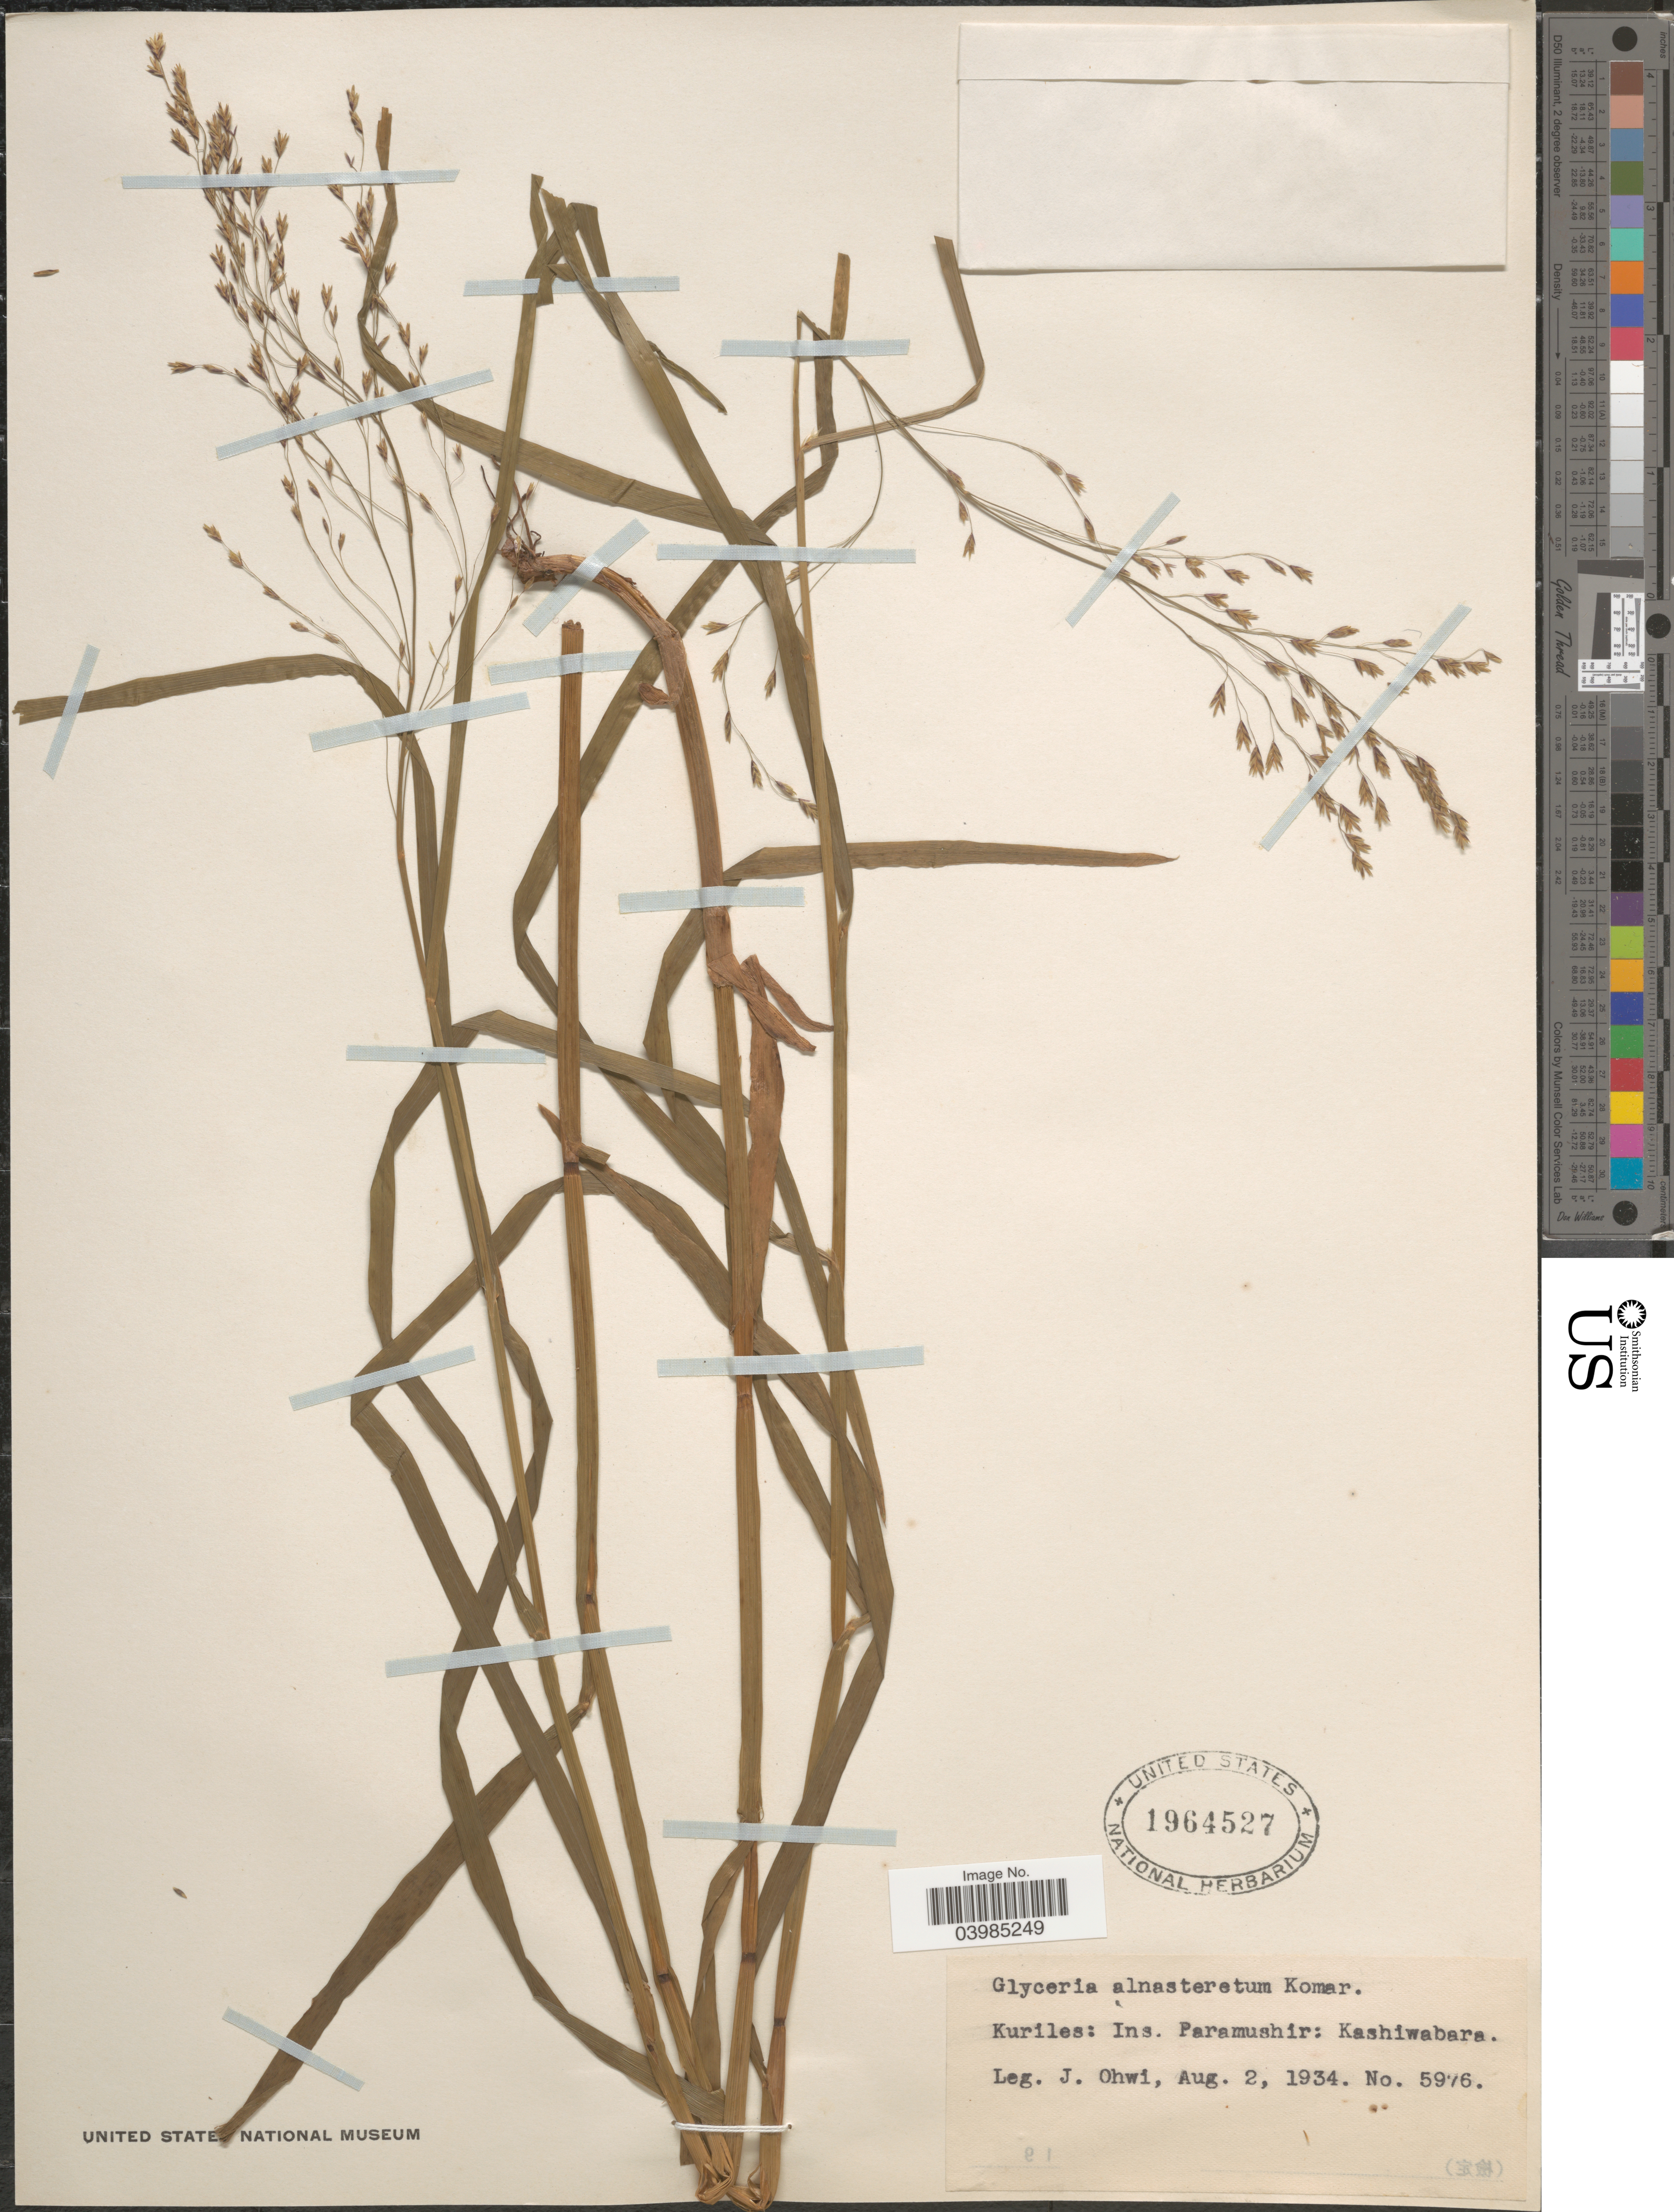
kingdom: Plantae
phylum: Tracheophyta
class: Liliopsida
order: Poales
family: Poaceae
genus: Glyceria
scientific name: Glyceria alnasteretum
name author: Kom.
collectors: J. Ohwi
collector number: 5976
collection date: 1934-08-02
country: Russian Federation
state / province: Sakhalin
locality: Kuriles: Ins. Paramushir: Kashiwabara.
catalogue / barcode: US 1964527